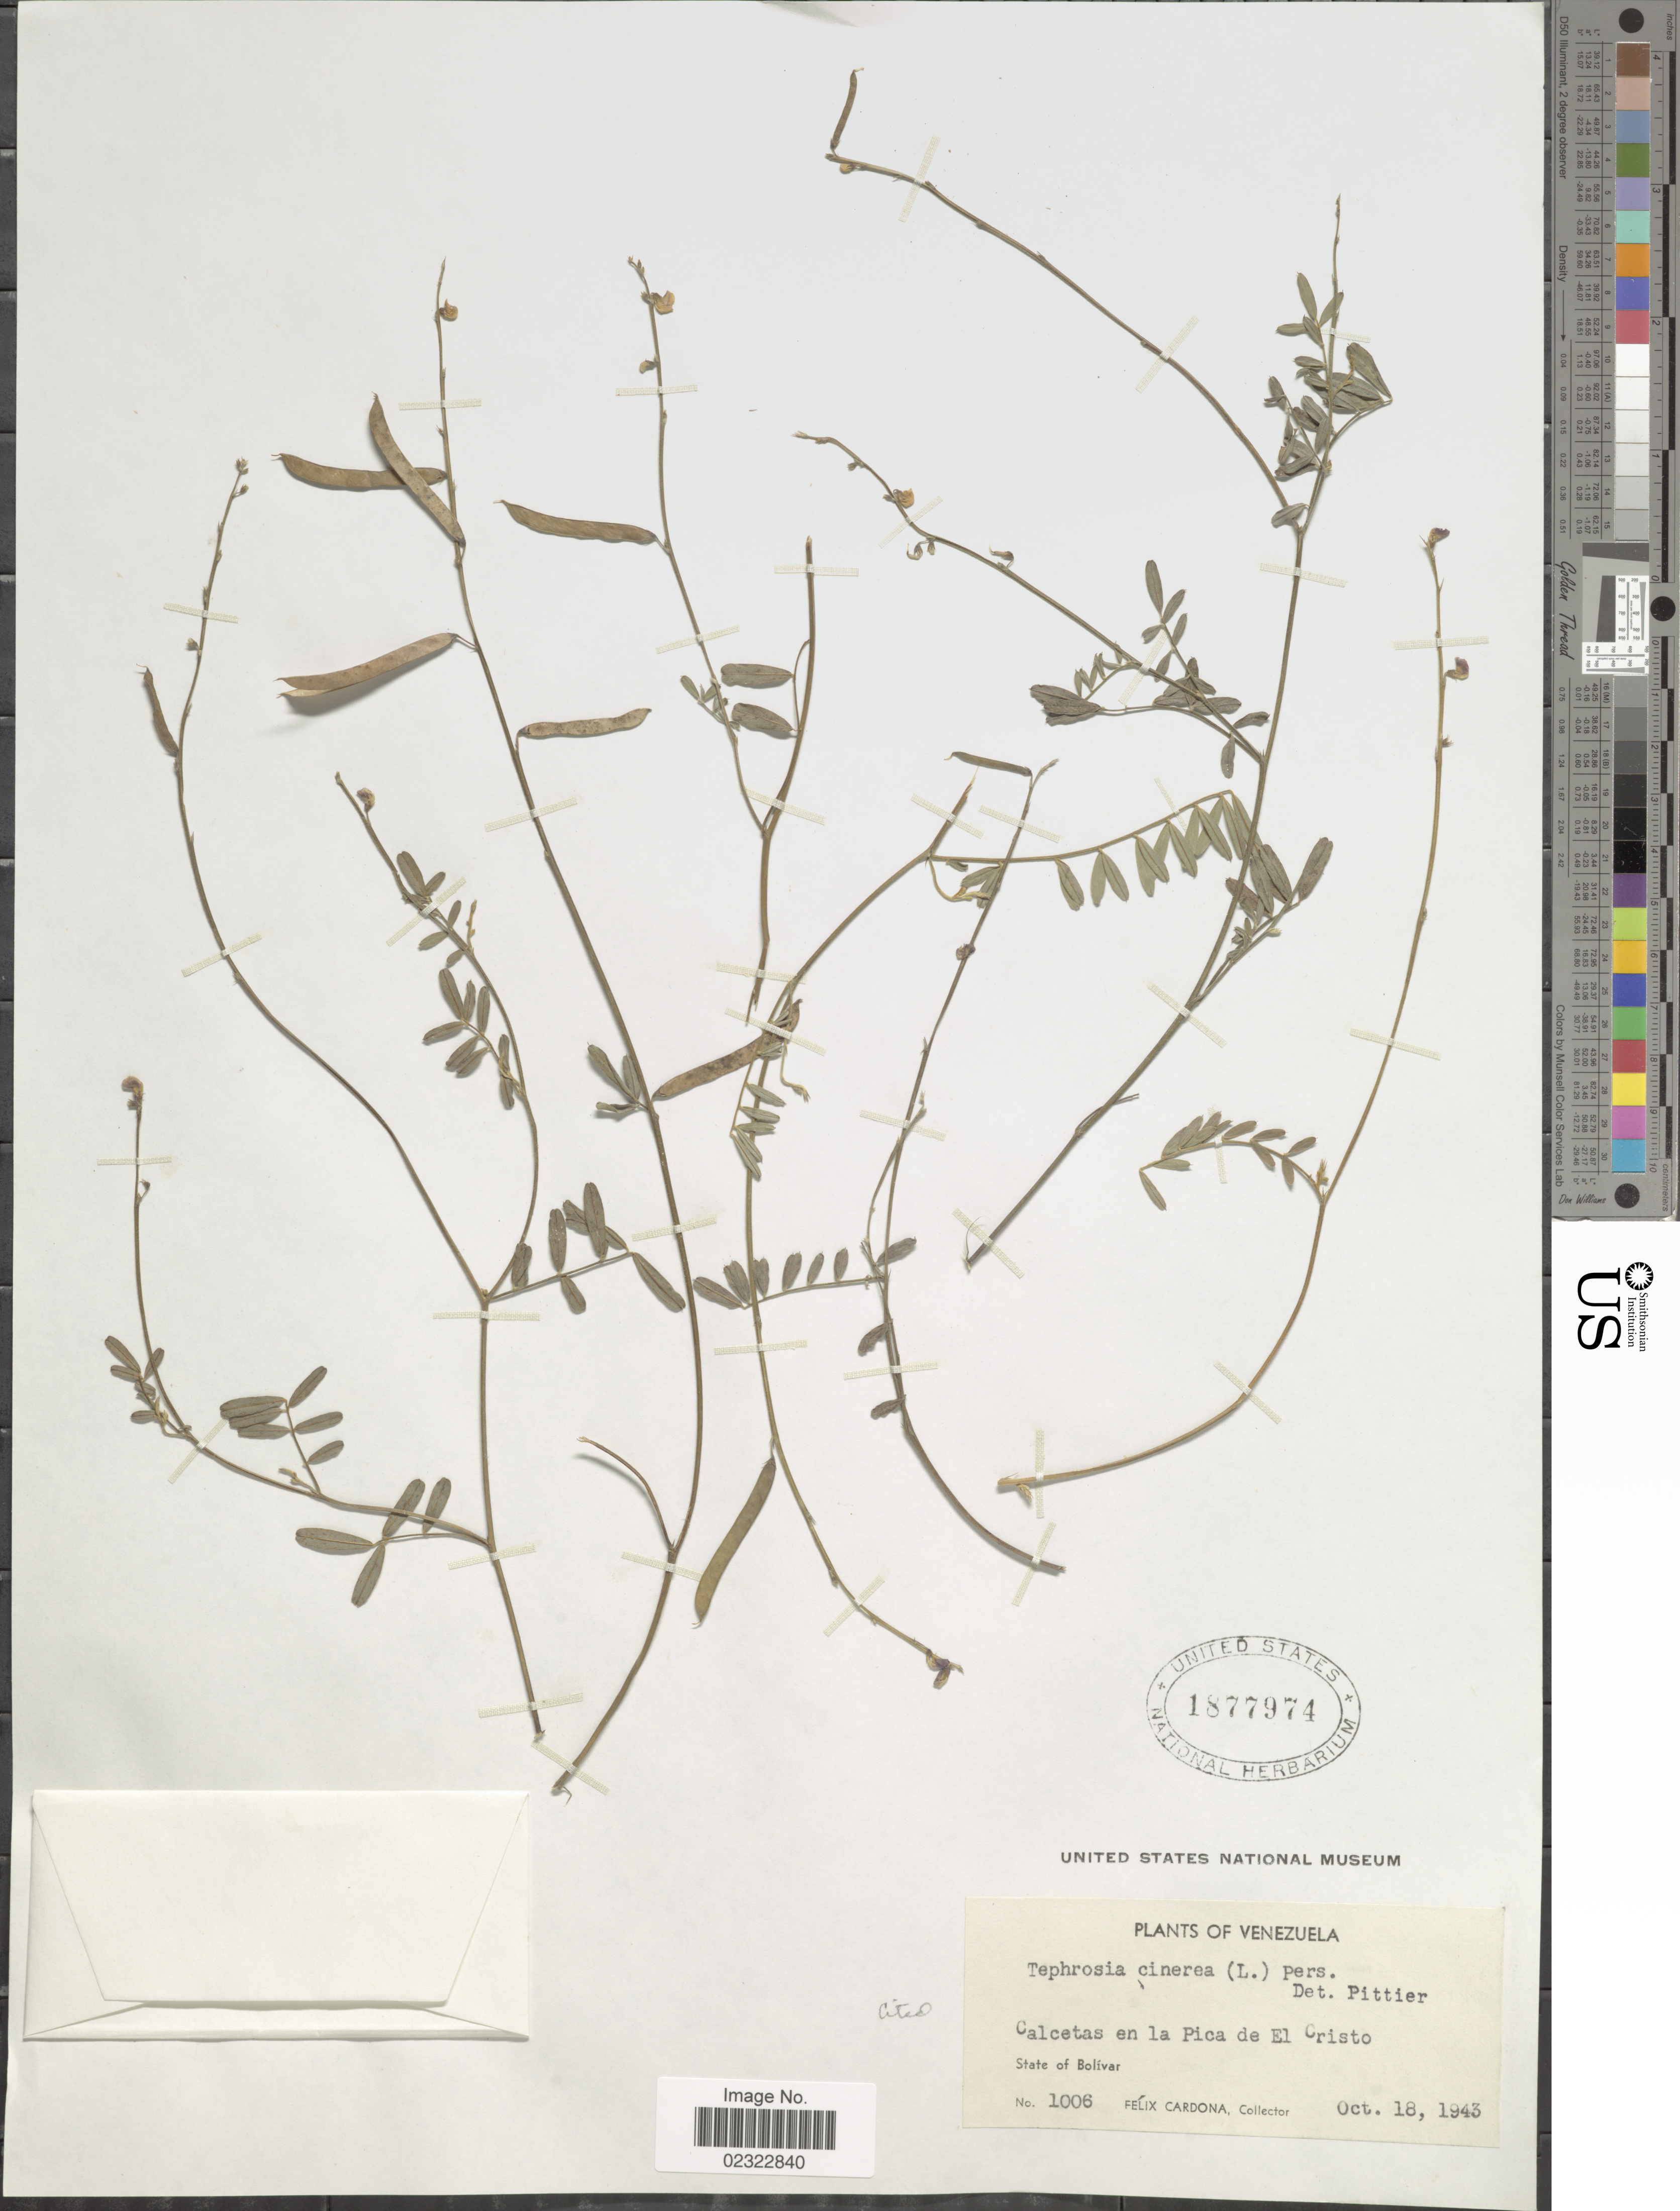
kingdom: Plantae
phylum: Tracheophyta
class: Magnoliopsida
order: Fabales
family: Fabaceae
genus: Tephrosia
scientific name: Tephrosia cinerea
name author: (L.) Pers.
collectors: F. Cardona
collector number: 1006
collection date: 1943-10-18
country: Venezuela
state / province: Bolivar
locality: Calcetas en la Pica de El Cristo, State of Bolivar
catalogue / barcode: US 1877974